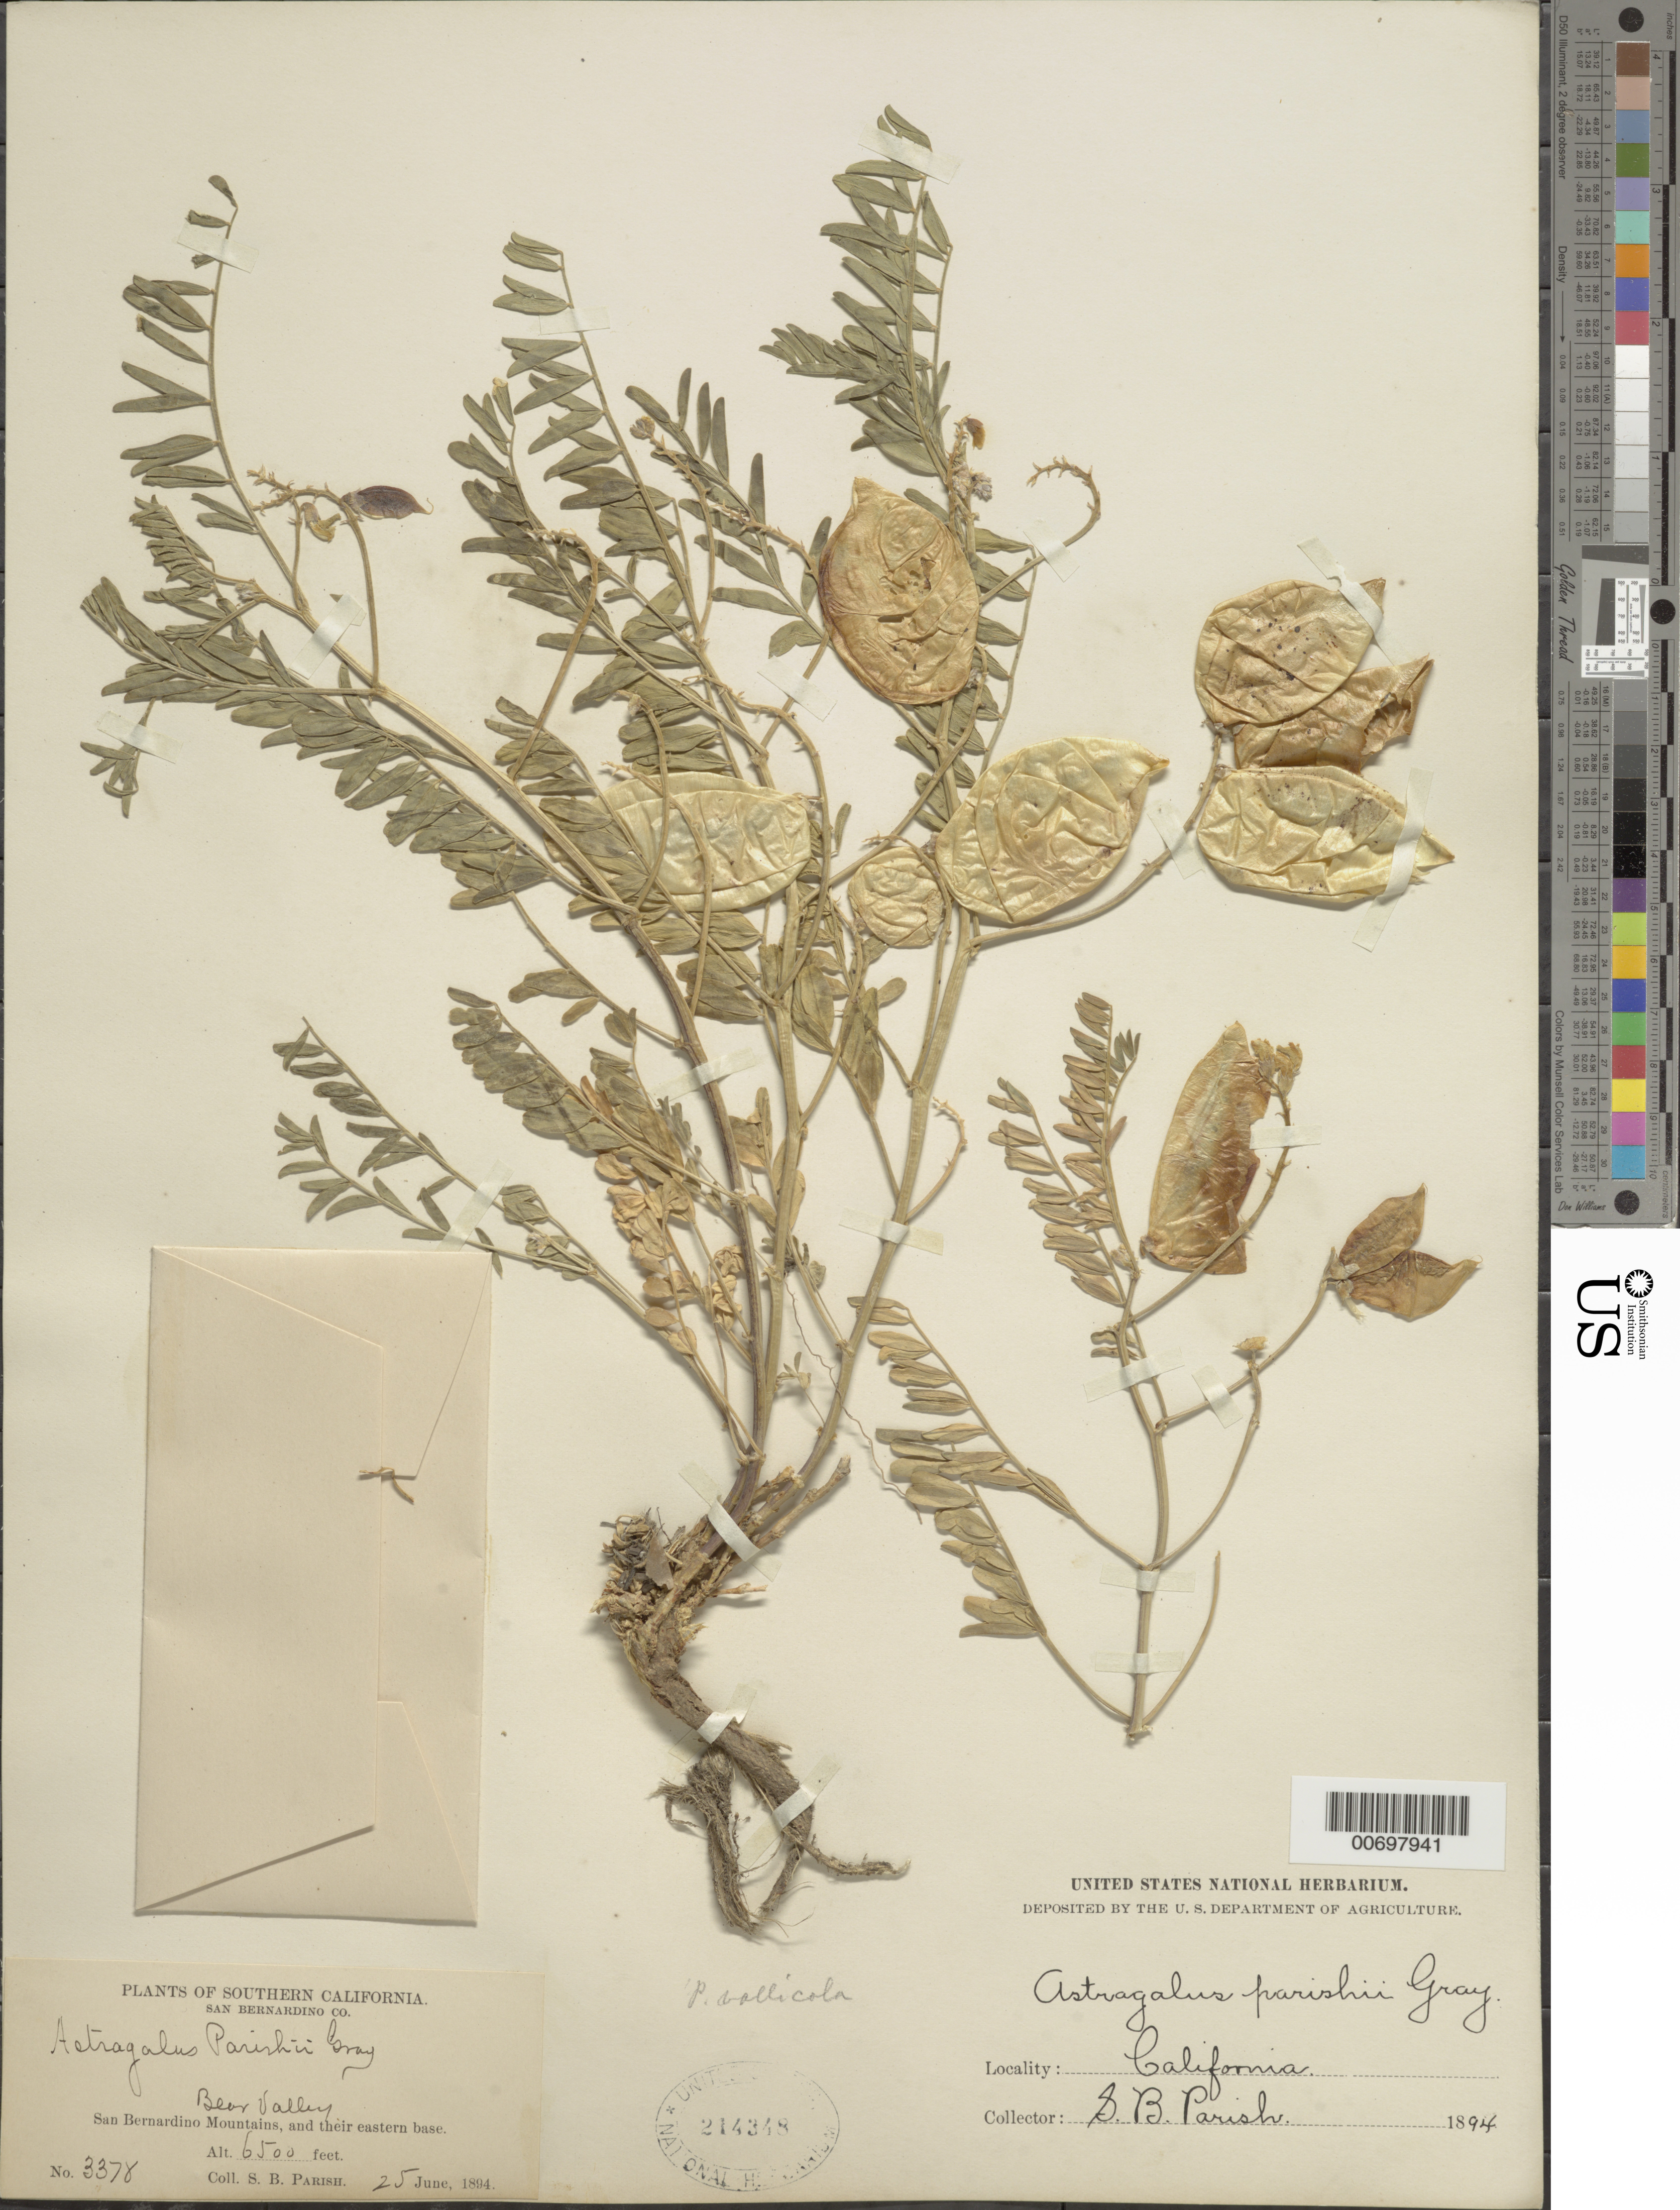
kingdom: Plantae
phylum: Tracheophyta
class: Magnoliopsida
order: Fabales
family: Fabaceae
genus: Astragalus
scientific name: Astragalus parishii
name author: A. Gray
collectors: S. B. Parish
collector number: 3378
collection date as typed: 25 Jun 1894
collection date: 1894-06-25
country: United States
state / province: California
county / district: San Bernardino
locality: Bear Valley, San Bernardino Mts., and their eastern base.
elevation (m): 1981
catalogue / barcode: US 214348